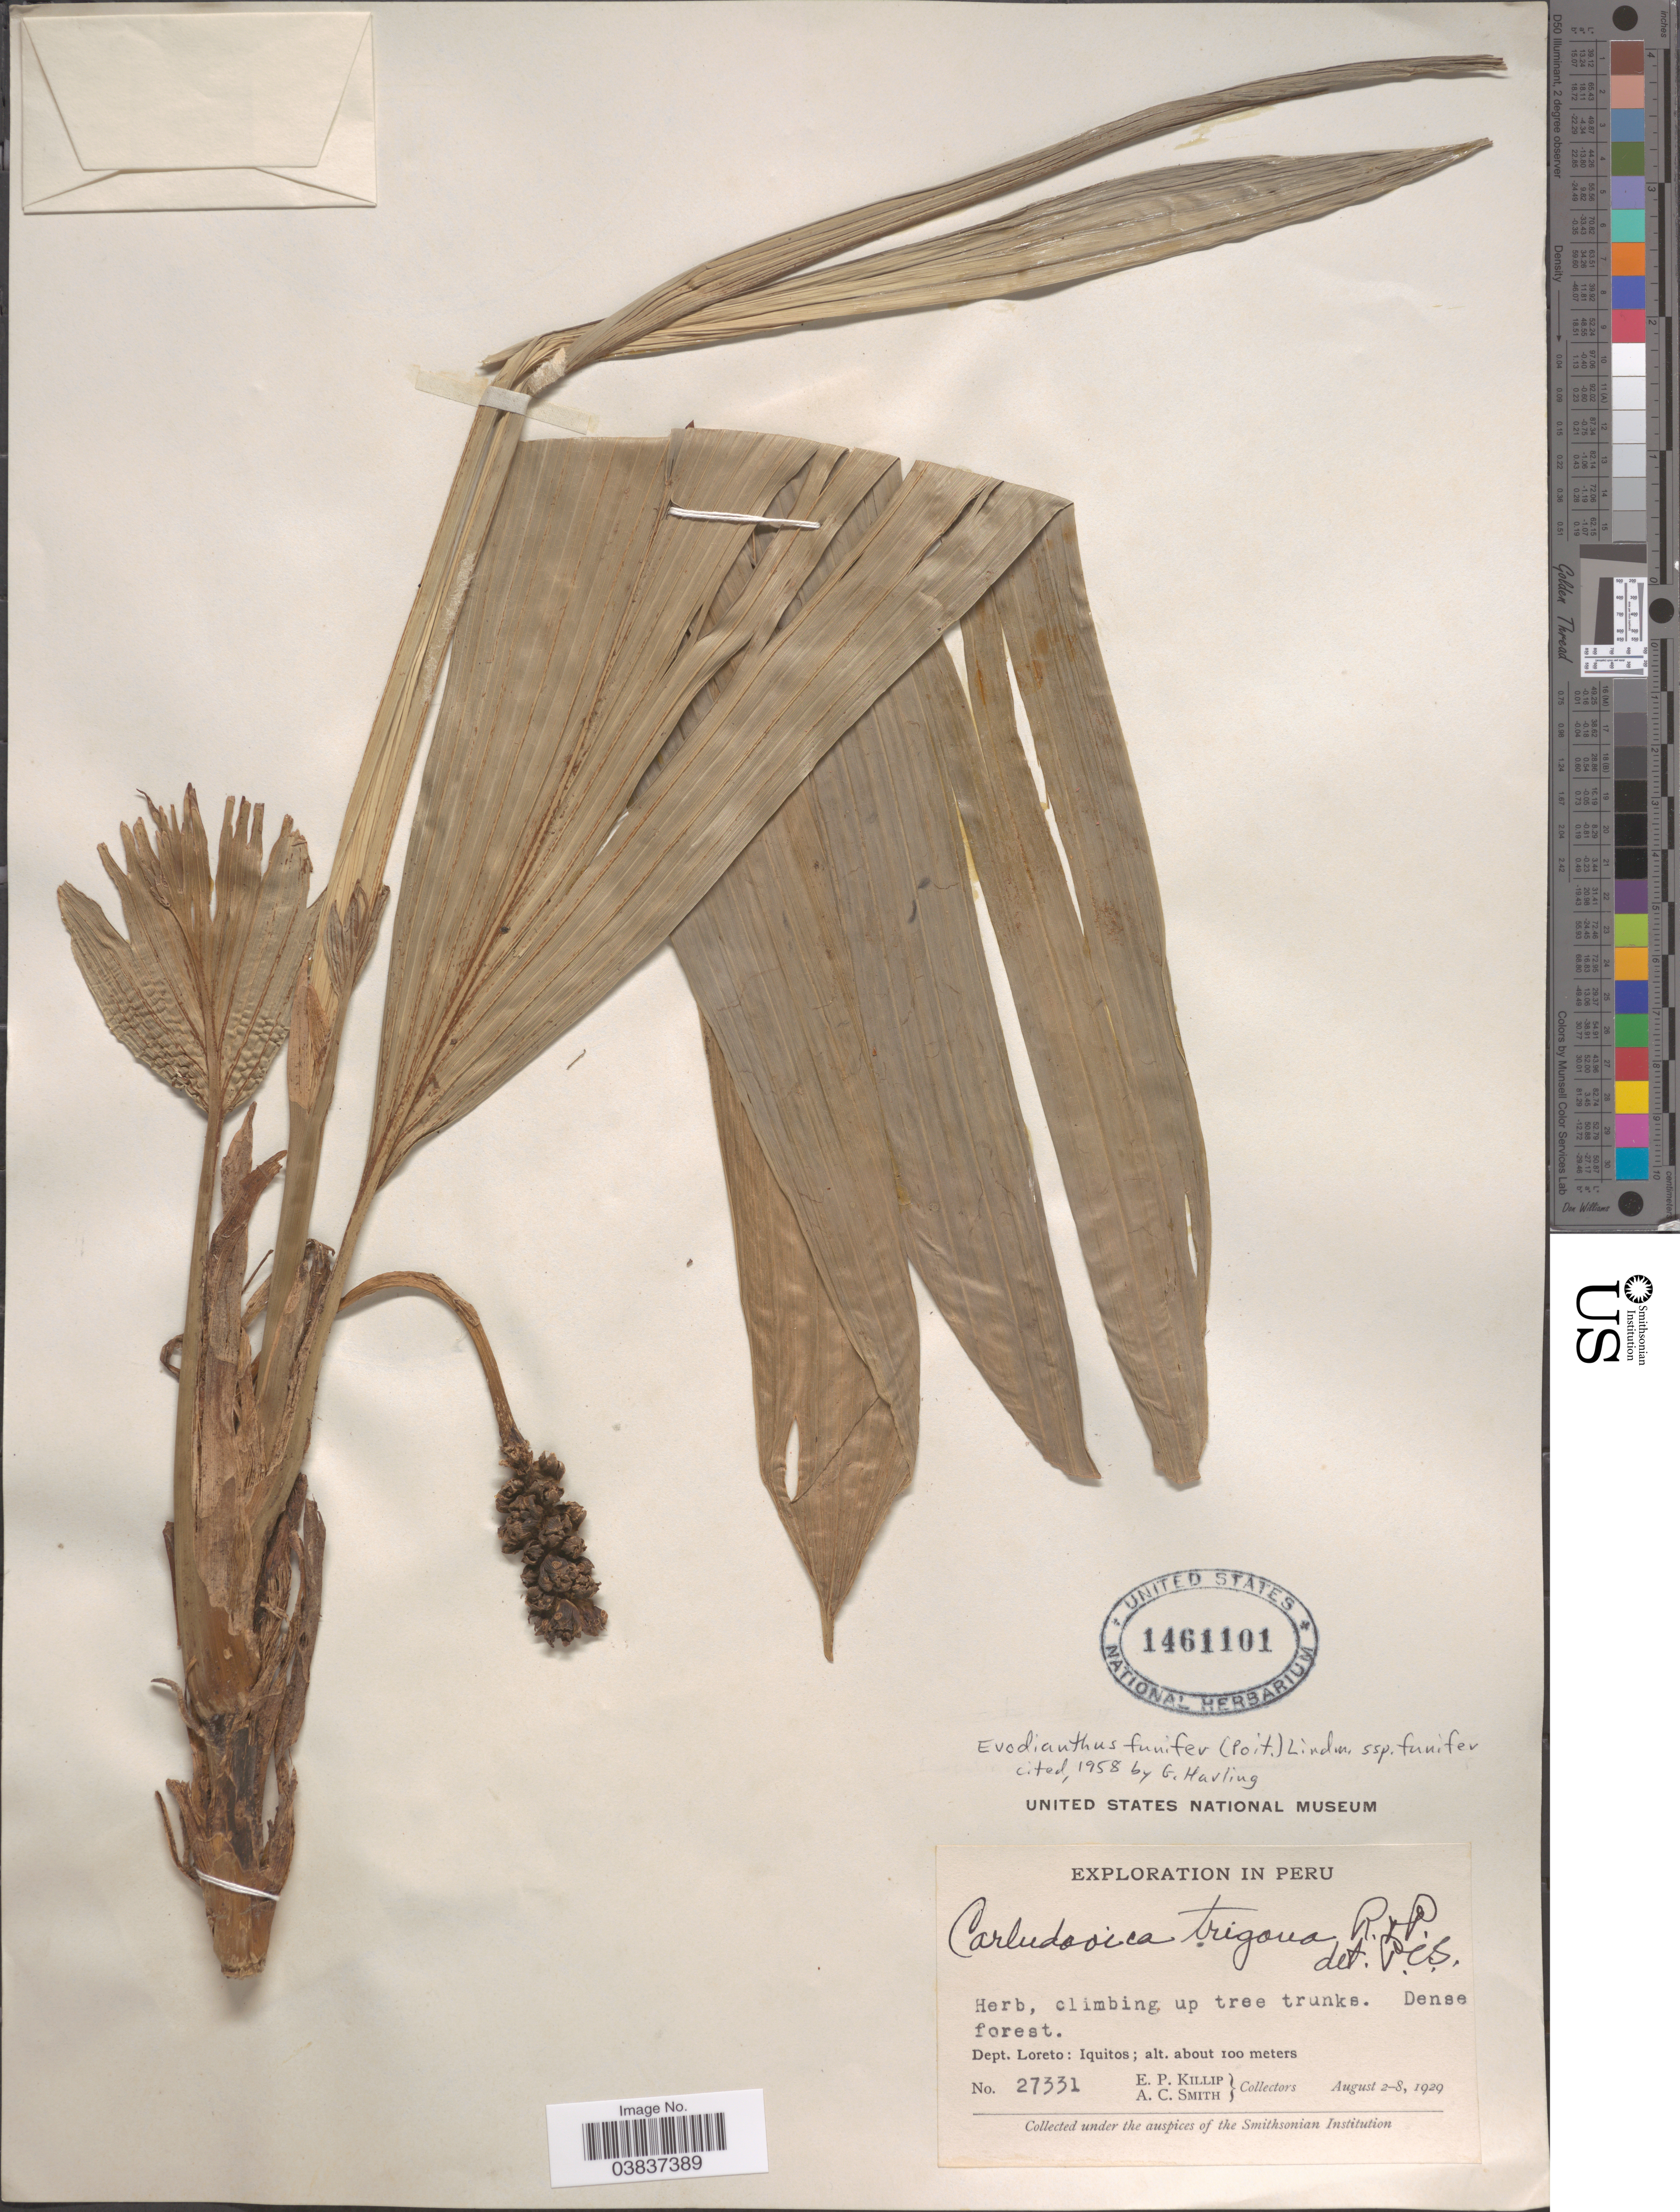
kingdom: Plantae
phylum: Tracheophyta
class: Liliopsida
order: Pandanales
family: Cyclanthaceae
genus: Evodianthus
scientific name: Evodianthus funifer subsp. funifer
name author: (Poit.) Lindm.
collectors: E. P. Killip & A. C. Smith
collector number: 27331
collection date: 1929-08-02/1929-08-08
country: Peru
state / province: Loreto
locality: Dept. Loreto: Iquitos.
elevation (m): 100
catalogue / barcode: US 1461101